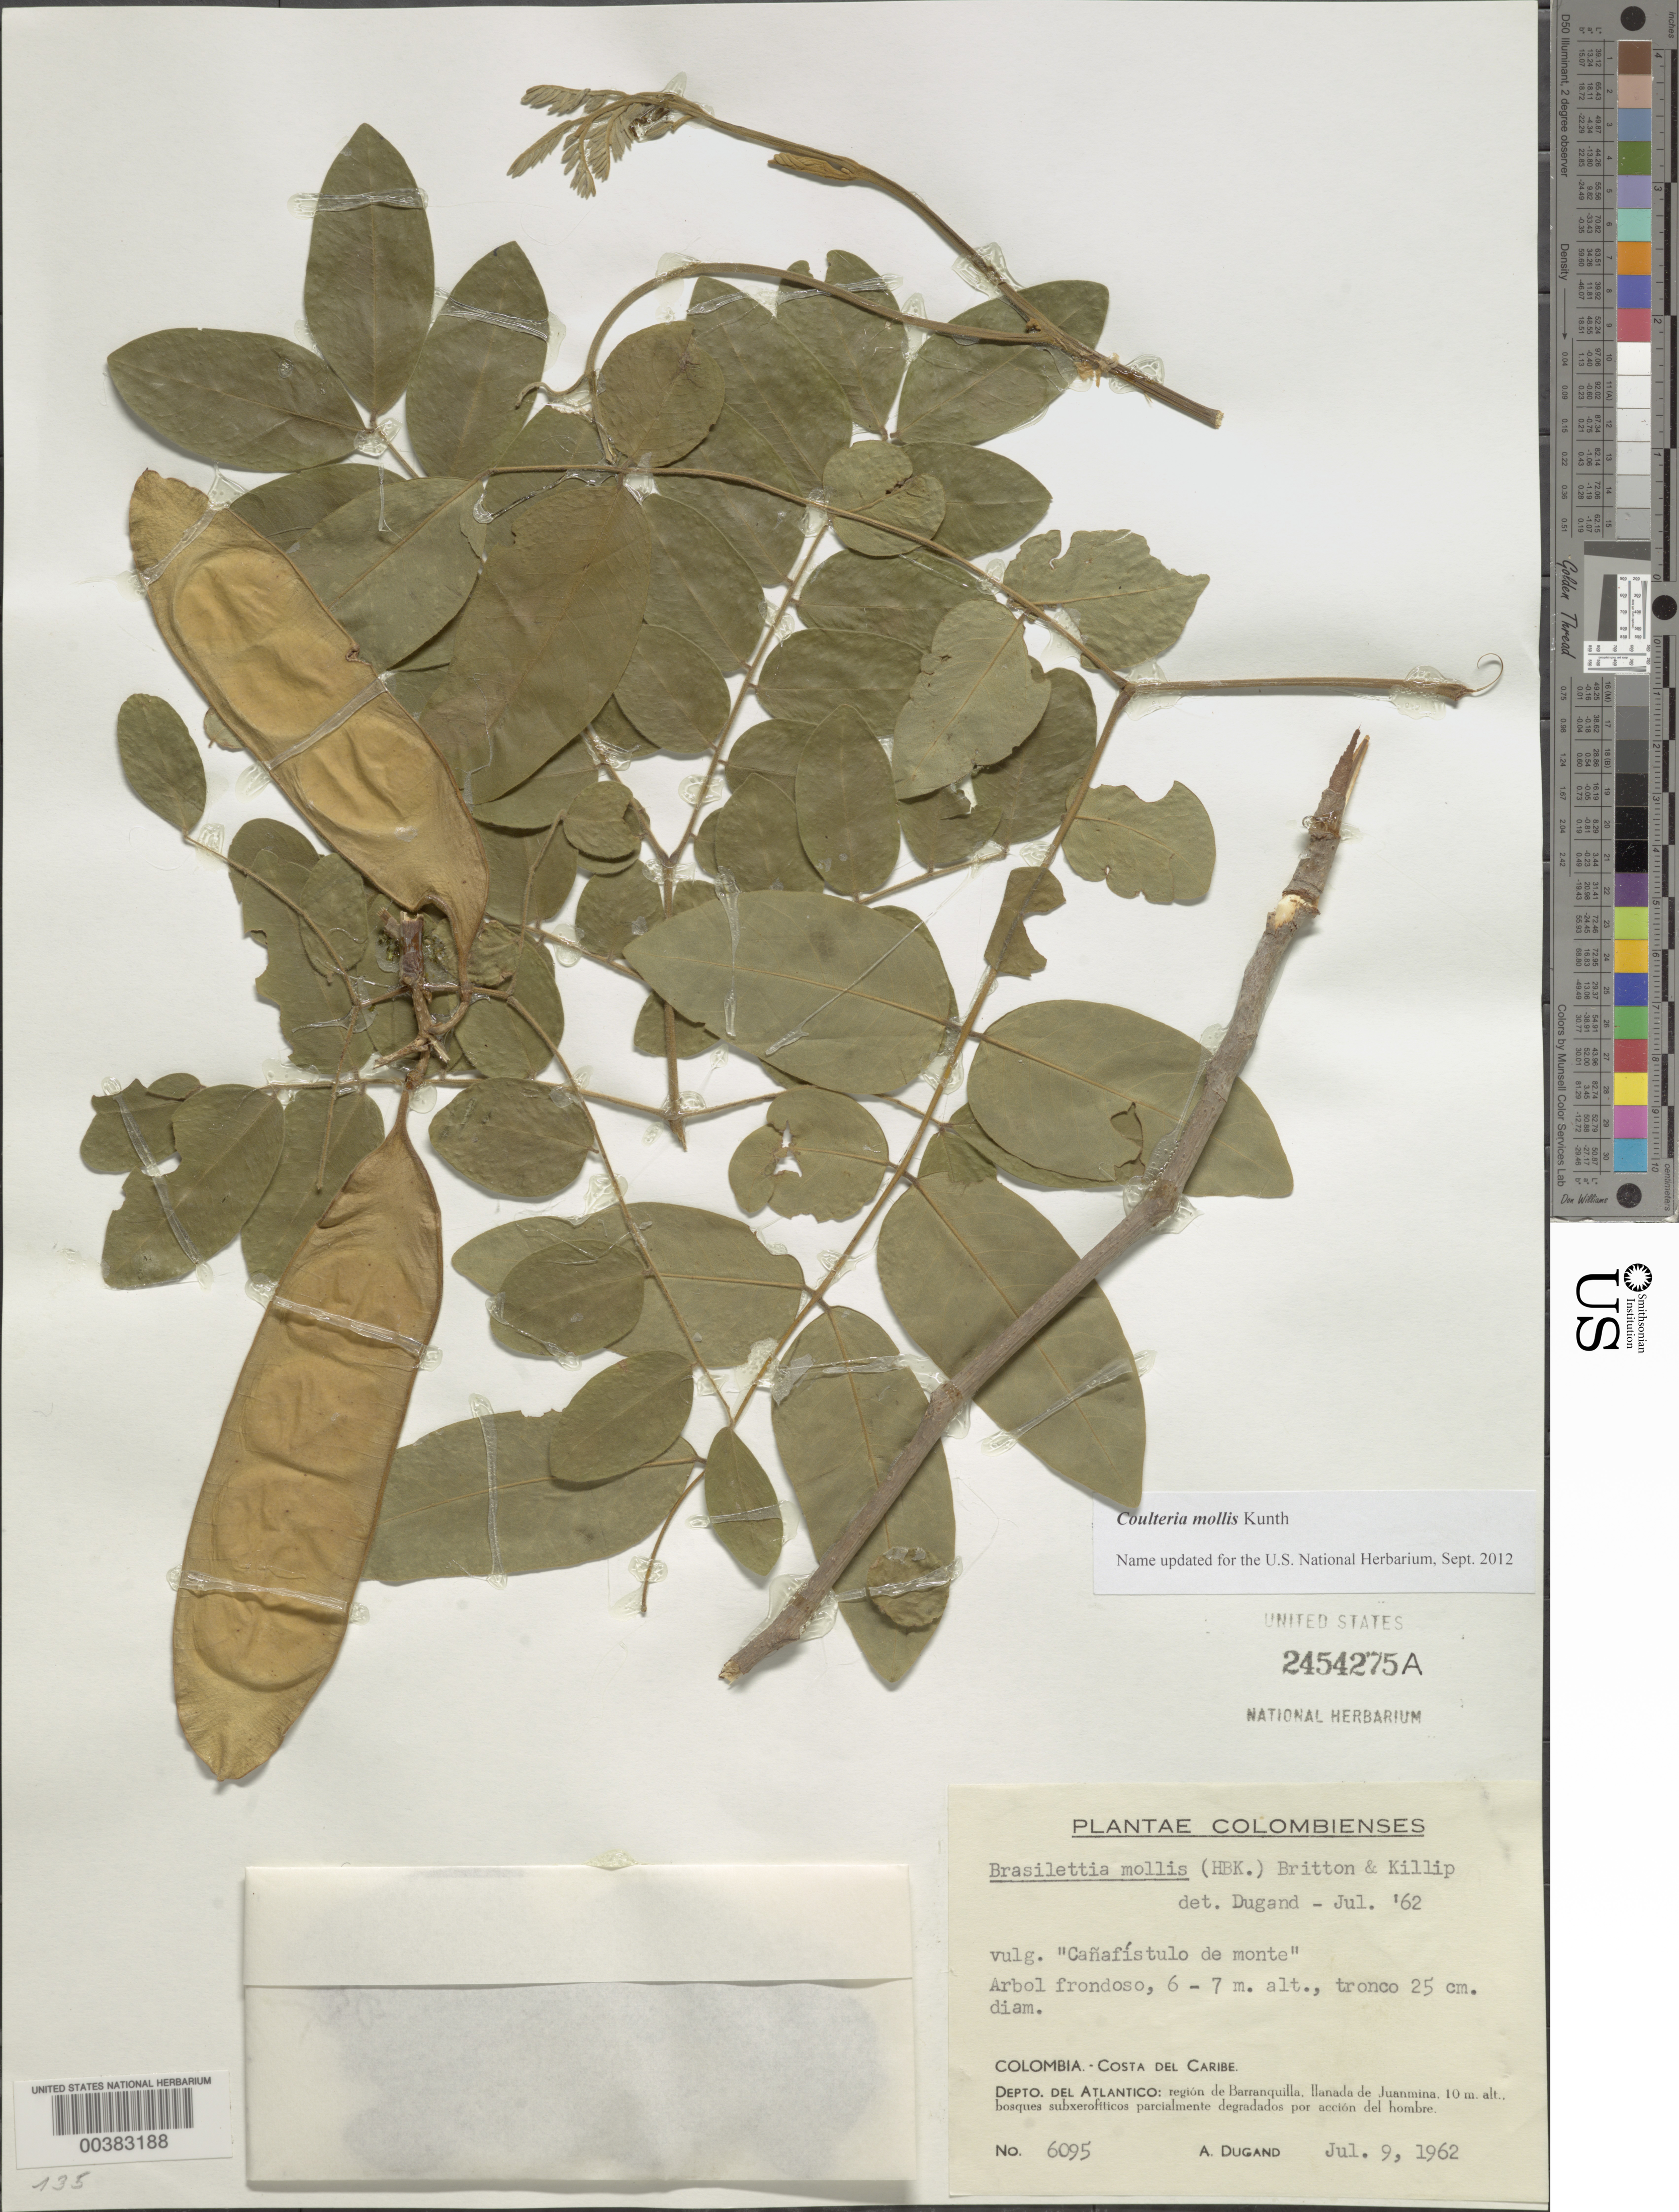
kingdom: Plantae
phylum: Tracheophyta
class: Magnoliopsida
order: Fabales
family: Fabaceae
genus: Coulteria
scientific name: Coulteria mollis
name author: Kunth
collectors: A. Dugand G.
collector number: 6095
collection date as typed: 09 Jul 1962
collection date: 1962-07-09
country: Colombia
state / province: Atlántico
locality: Region de Barranquilla, Llanada de Juan Mina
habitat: Bosques subxerfiticos parcialmente degradados por accion del hombre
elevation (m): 10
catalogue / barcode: US 2454275A